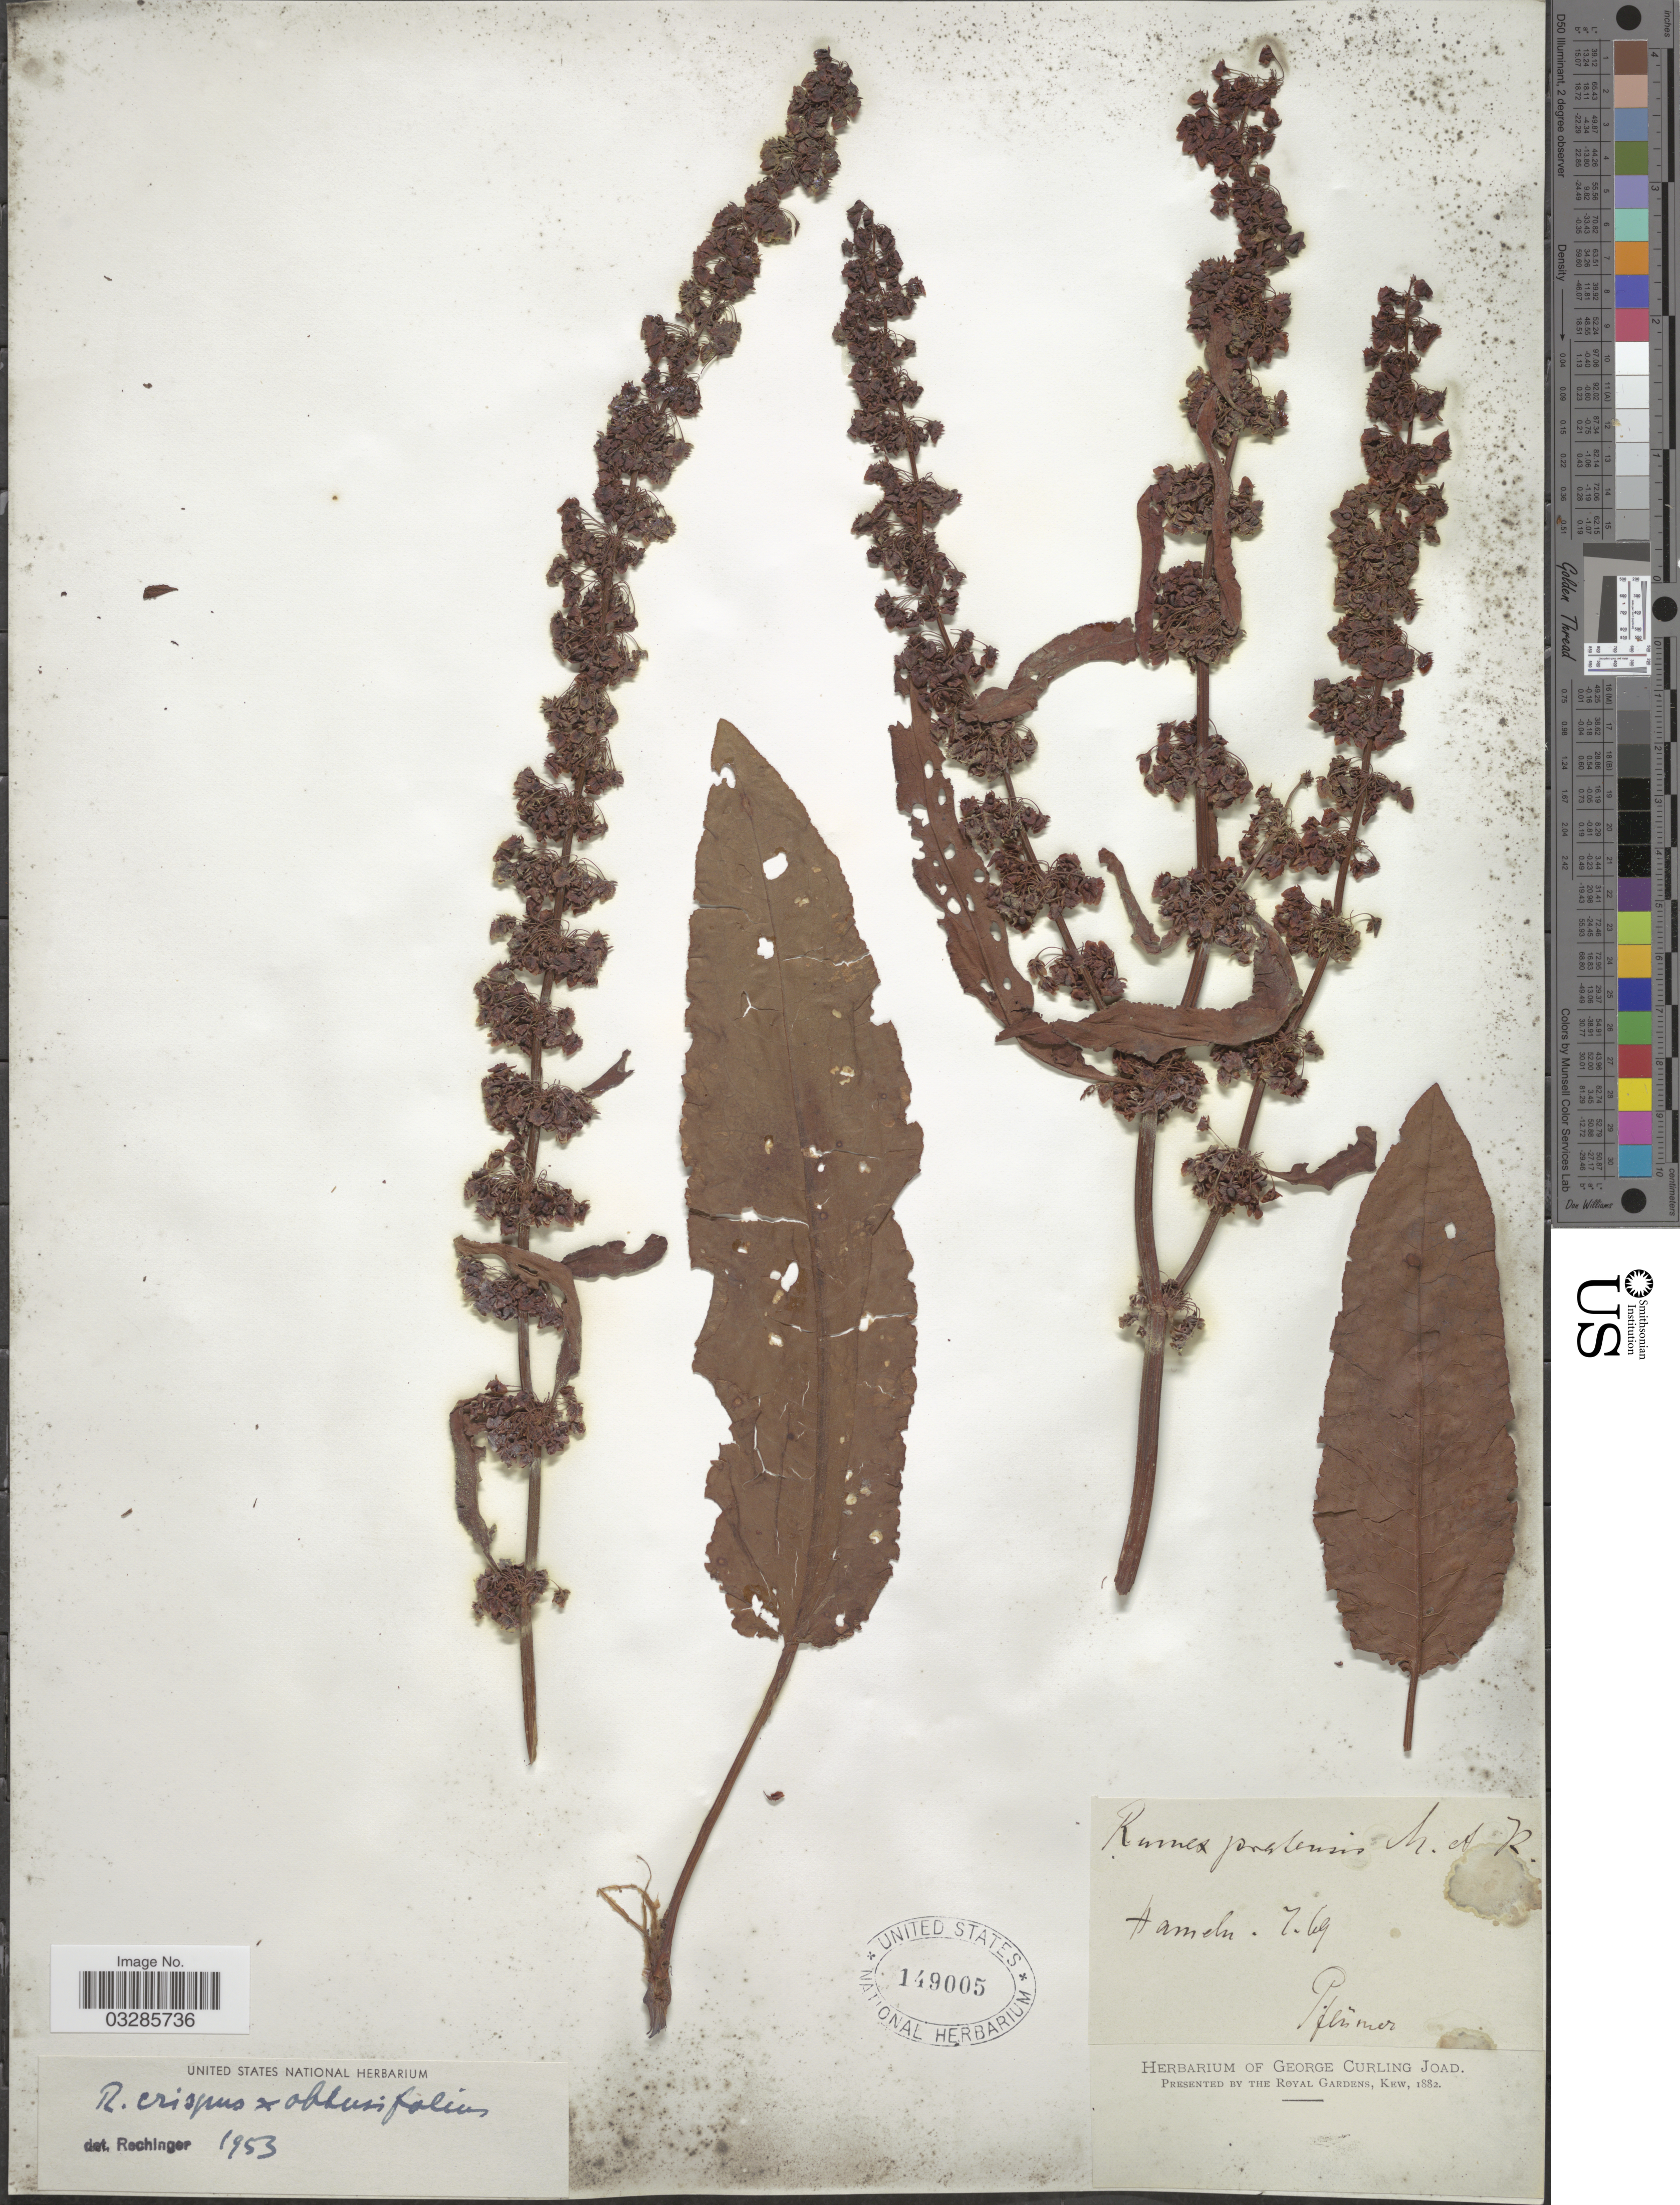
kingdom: Plantae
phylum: Tracheophyta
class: Magnoliopsida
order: Caryophyllales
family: Polygonaceae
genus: Rumex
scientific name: Rumex obtusifolius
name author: L.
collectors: Pflumer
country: Germany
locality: Hameln 7 [interpreted] kg [interpreted].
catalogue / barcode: US 149005